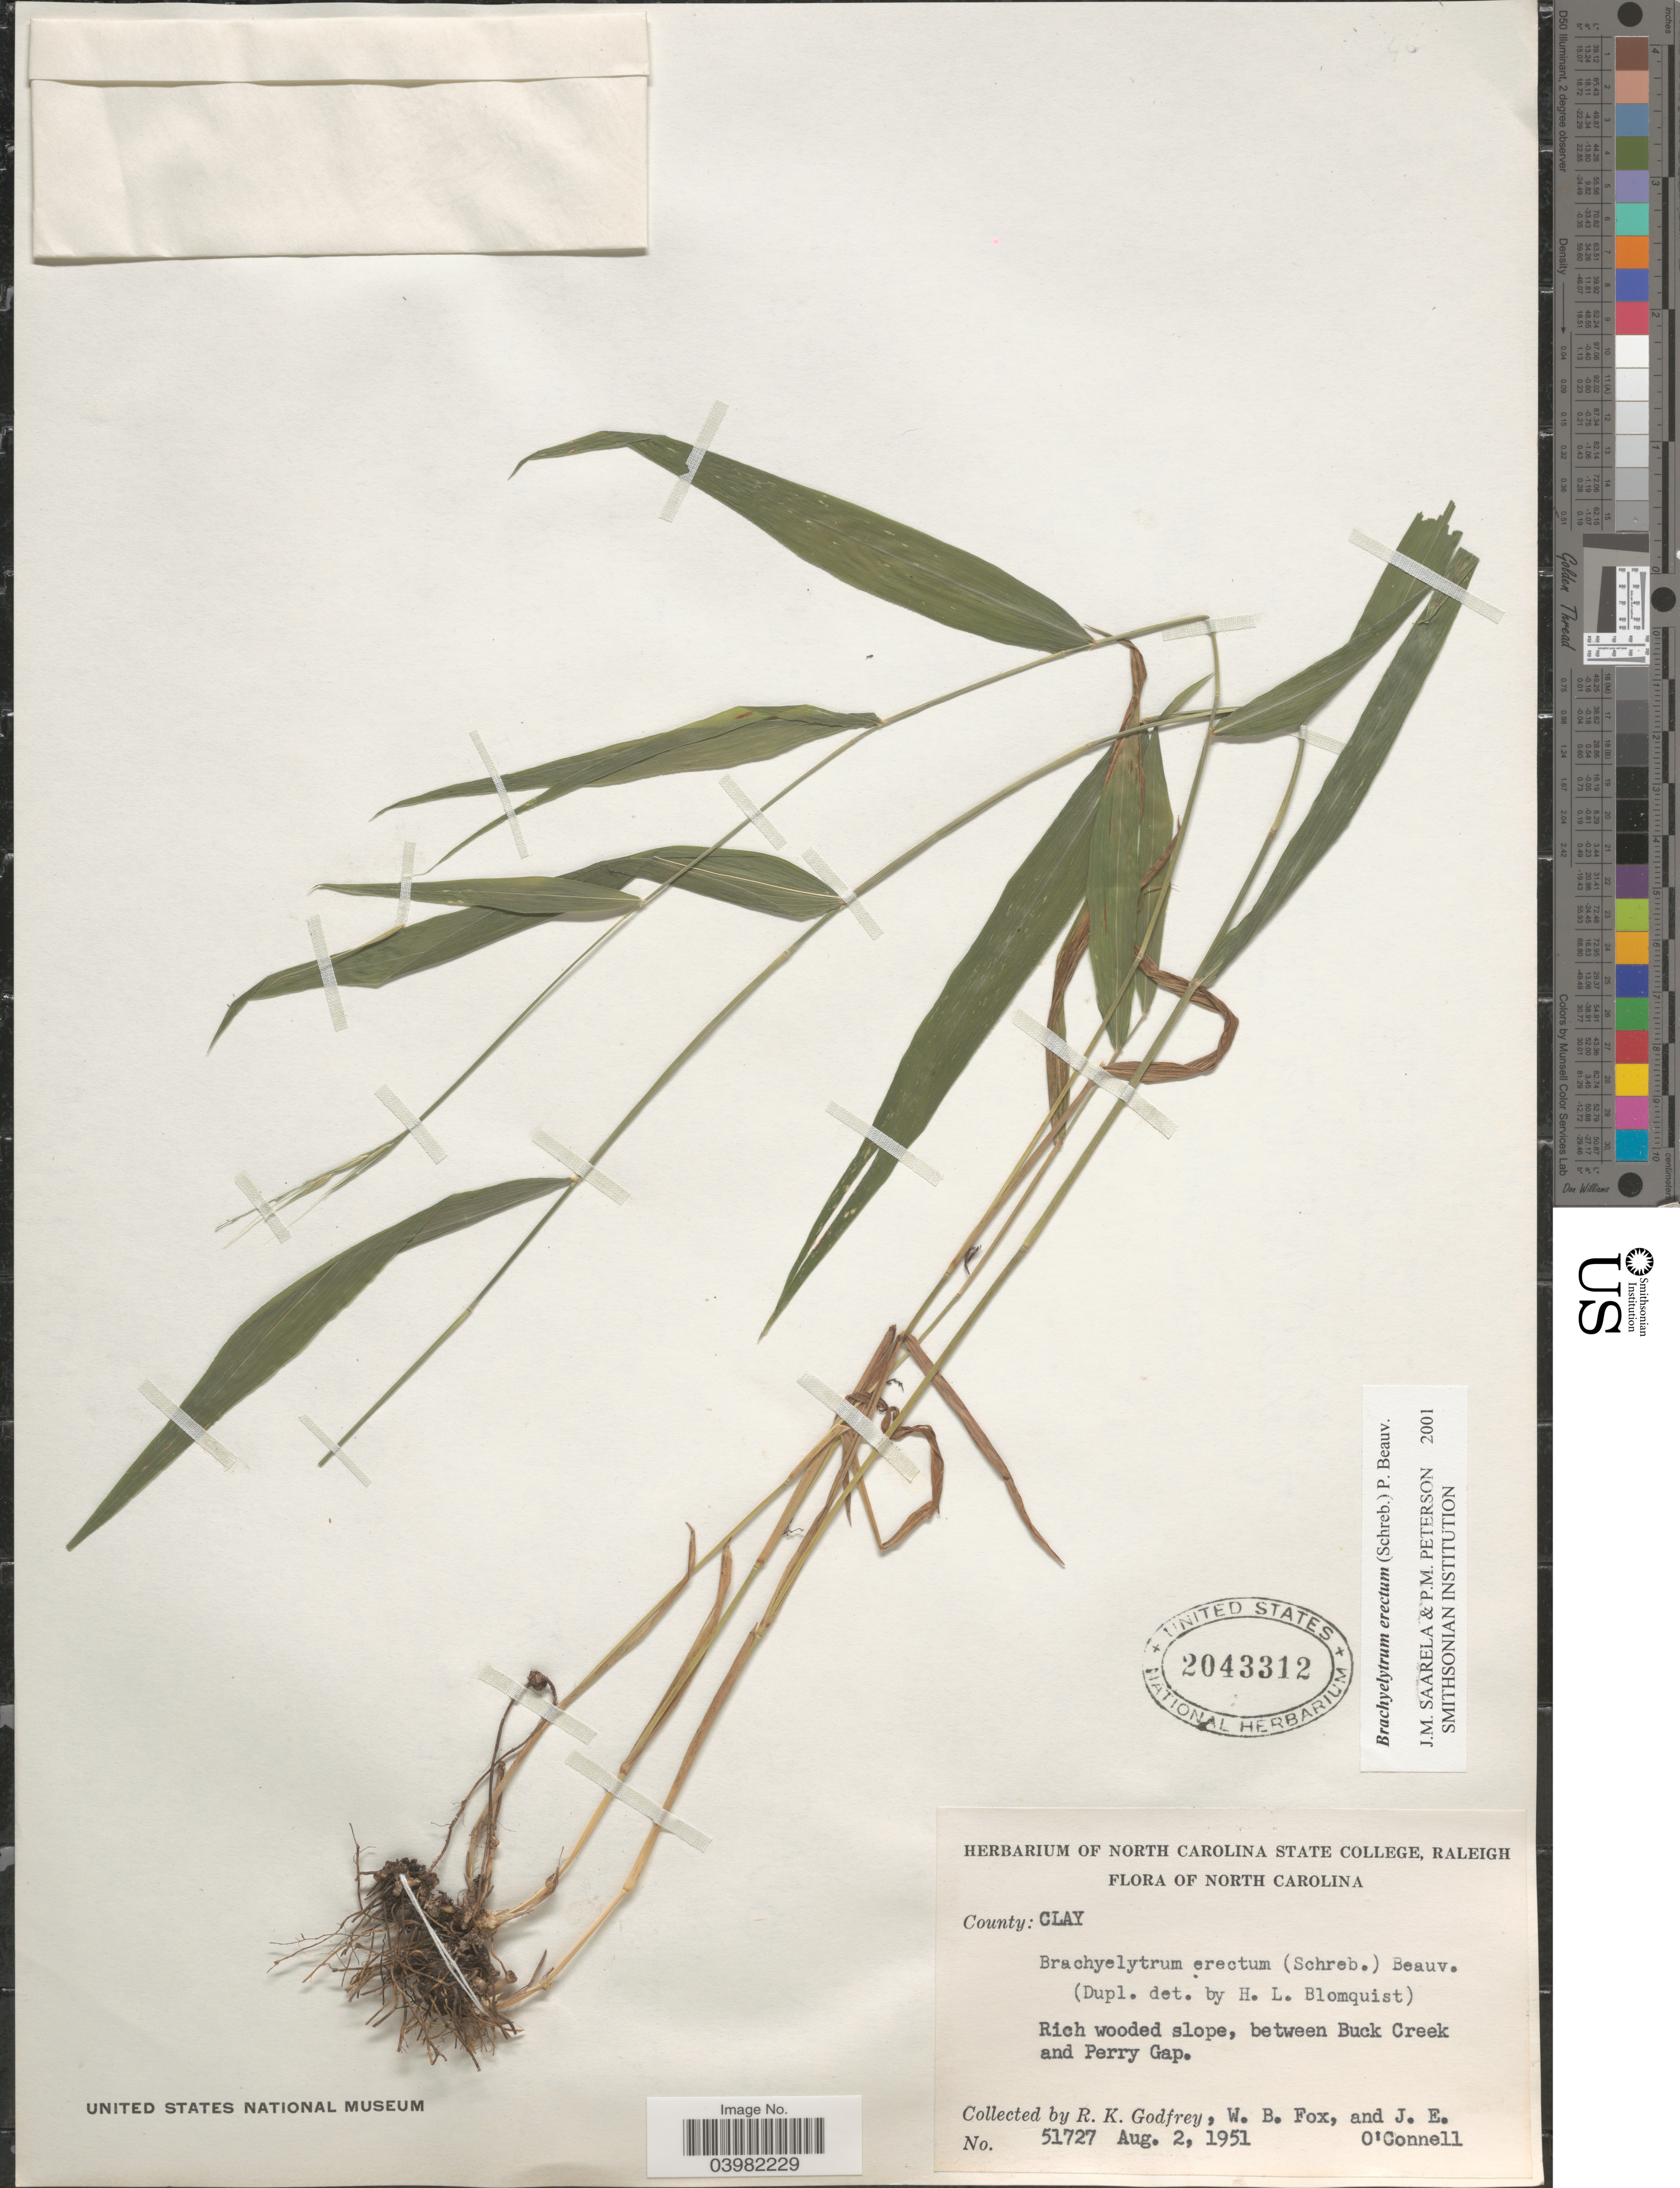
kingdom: Plantae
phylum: Tracheophyta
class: Liliopsida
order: Poales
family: Poaceae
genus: Brachyelytrum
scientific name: Brachyelytrum erectum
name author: (Schreb.) P. Beauv.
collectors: R. K. Godfrey, W. B. Fox & J. O'Connell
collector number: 51727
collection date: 1951-08-02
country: United States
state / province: North Carolina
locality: County: Clay. Between Buck Creek and Perry Gap.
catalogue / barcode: US 2043312